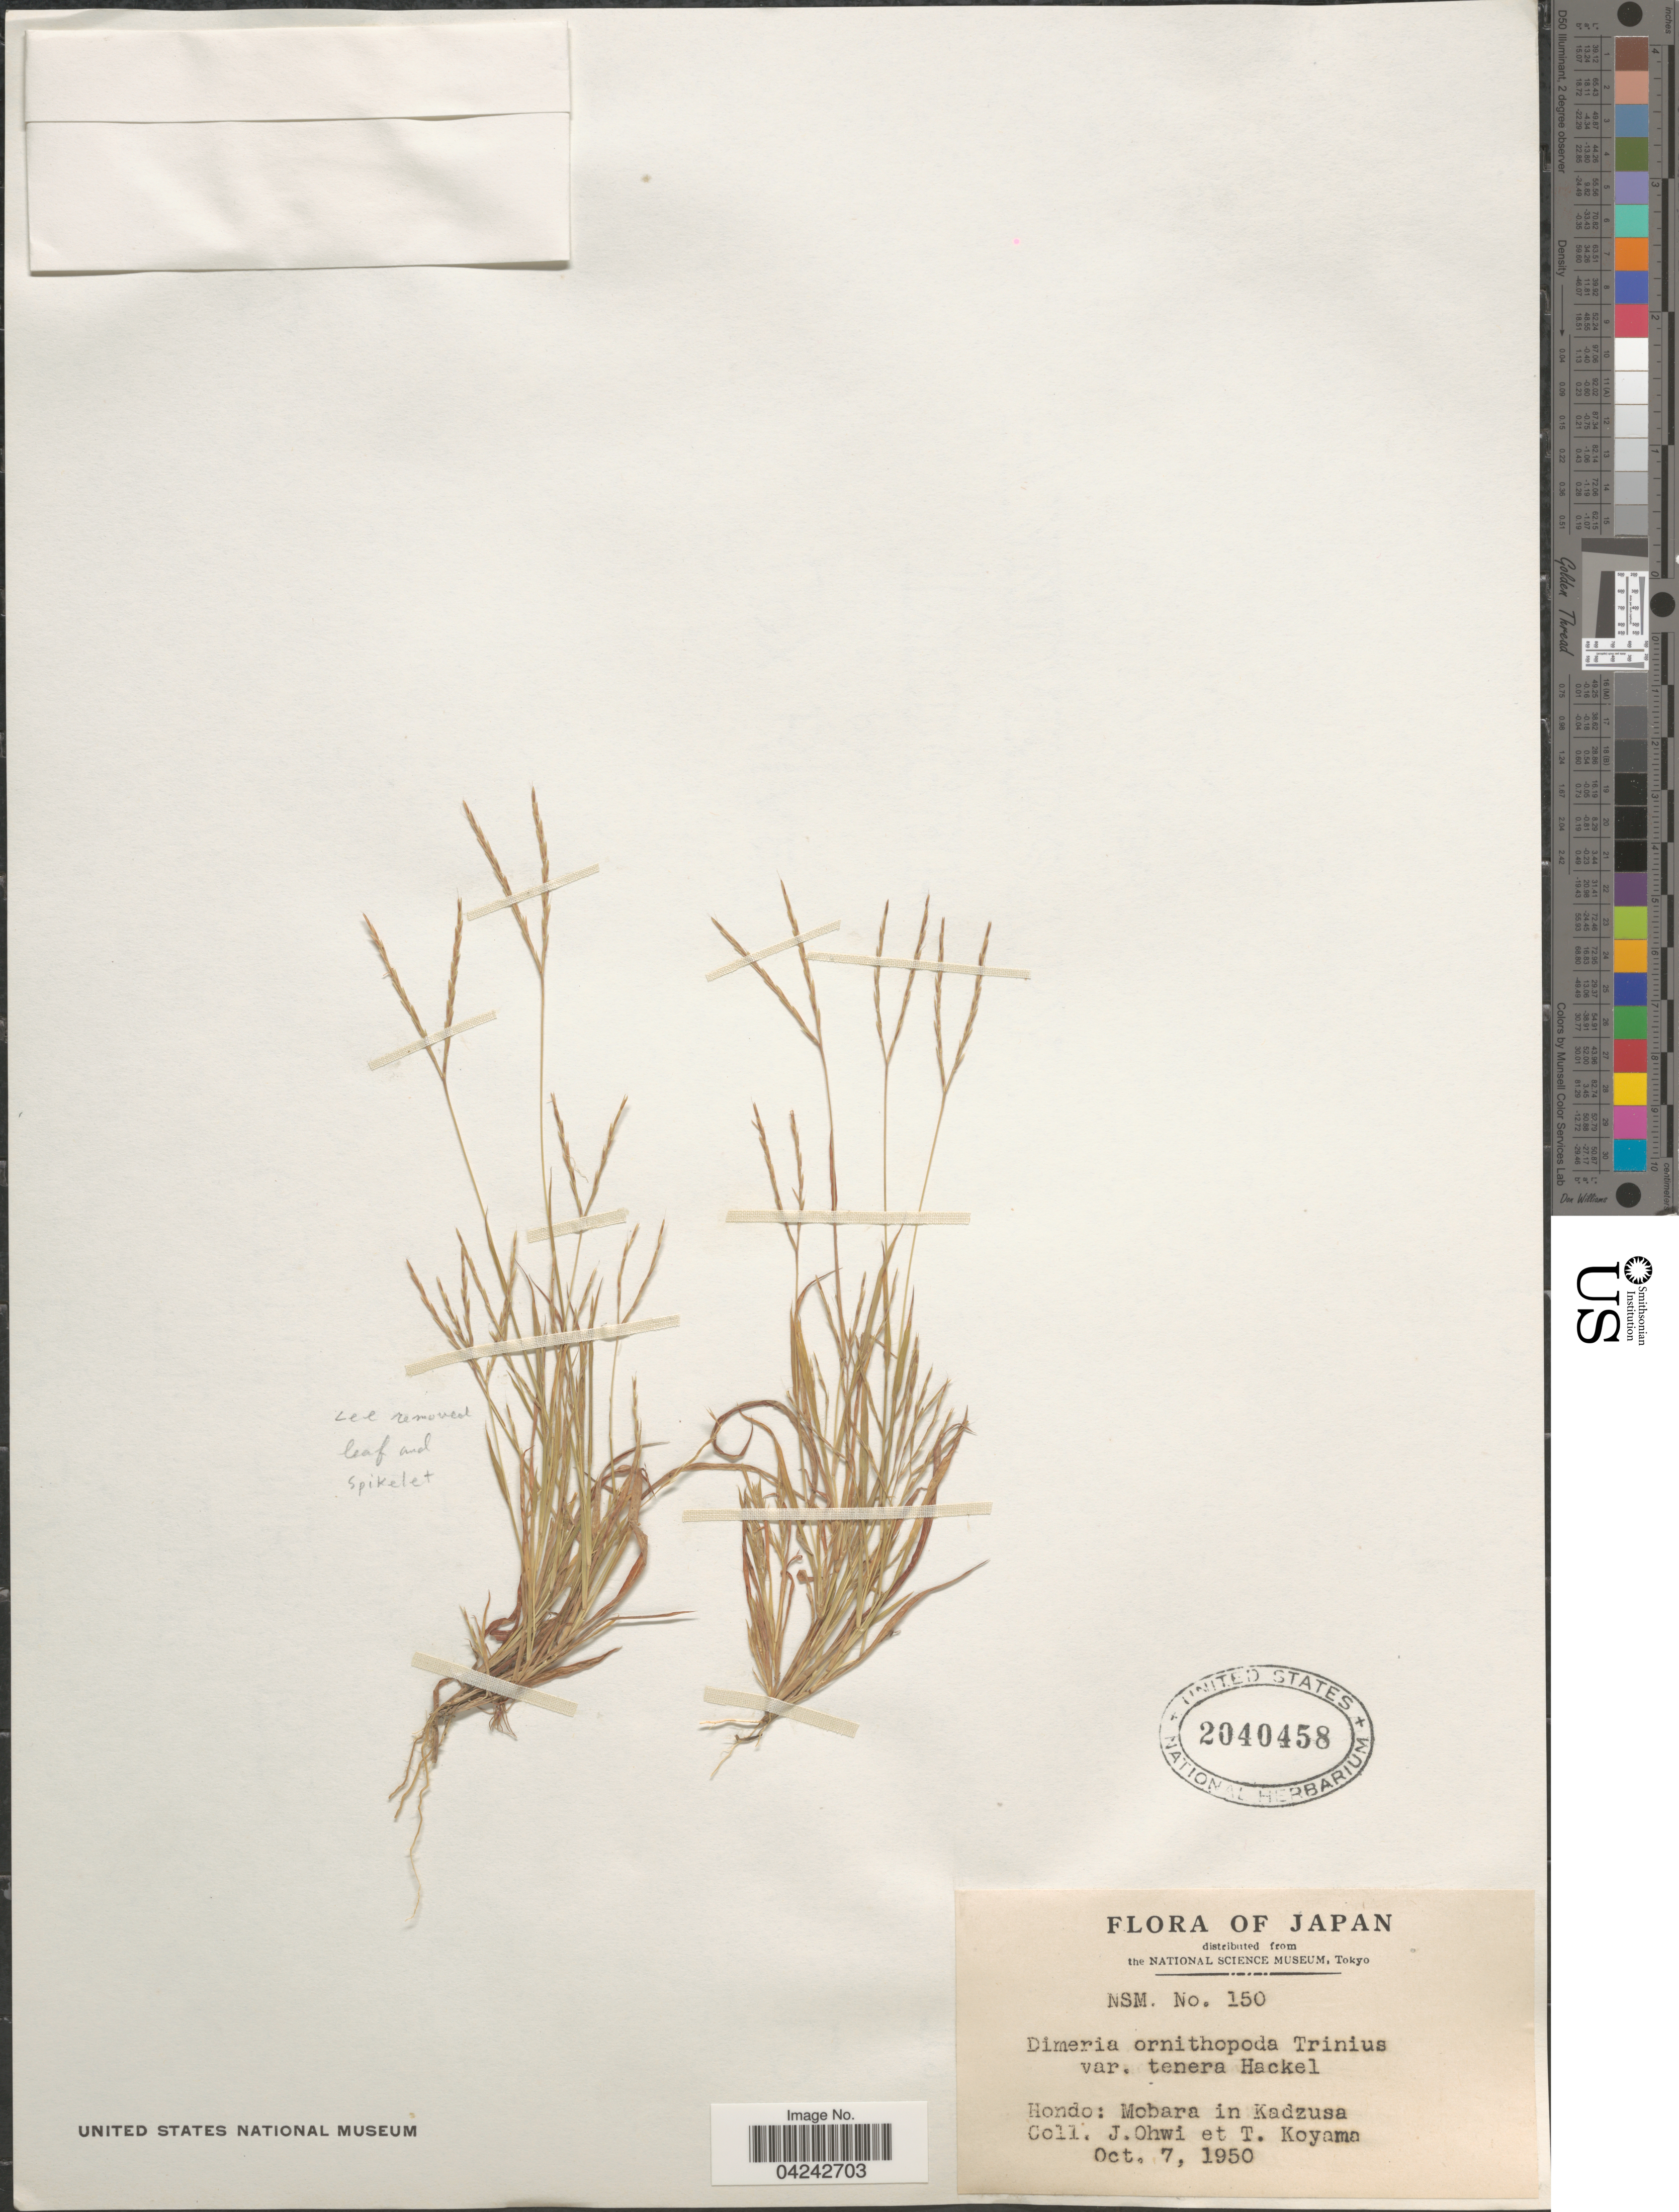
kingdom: Plantae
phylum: Tracheophyta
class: Liliopsida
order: Poales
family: Poaceae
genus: Dimeria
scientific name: Dimeria ornithopoda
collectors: J. Ohwi & T. Koyama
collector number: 150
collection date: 1950-10-07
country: Japan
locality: Hondo: Mobara in Kadzusa.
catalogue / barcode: US 2040458